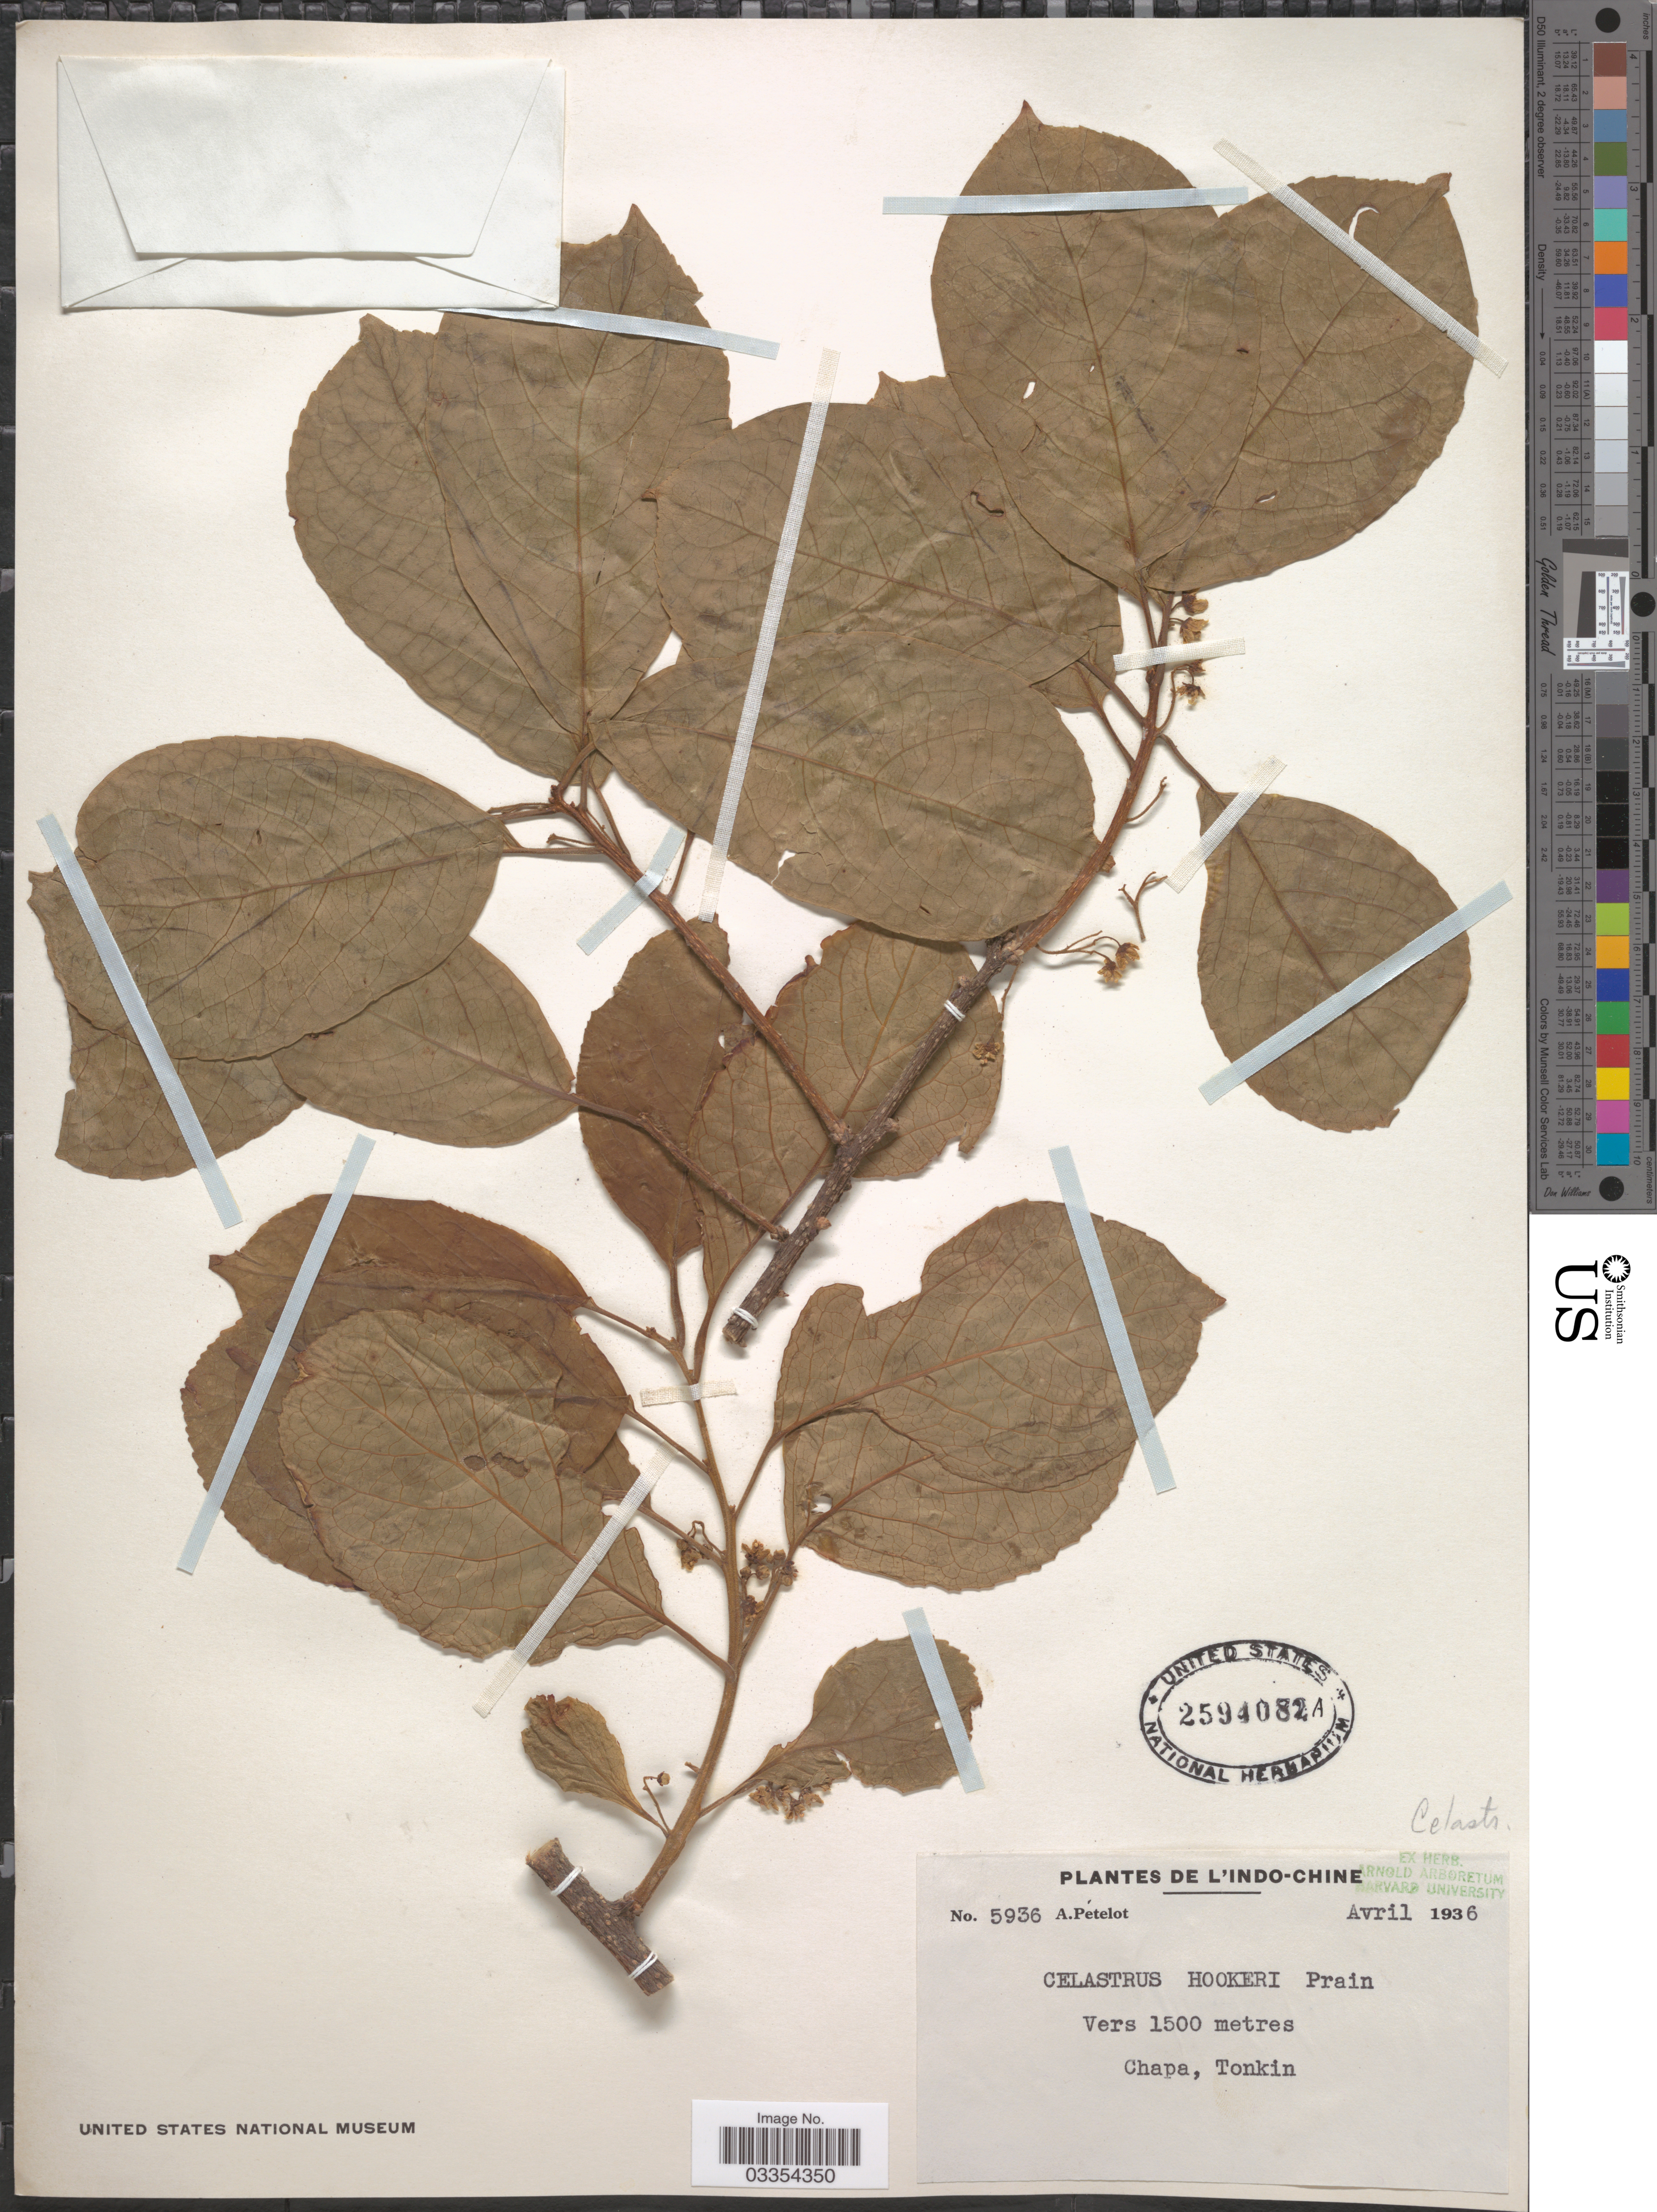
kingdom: Plantae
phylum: Tracheophyta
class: Magnoliopsida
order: Celastrales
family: Celastraceae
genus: Celastrus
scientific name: Celastrus hookeri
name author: Prain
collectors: A. Petelot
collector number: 5936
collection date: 1936-04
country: Vietnam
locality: L'Indo-Chine. Chapa, Tonkin.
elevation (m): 1500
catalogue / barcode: US 2594082A